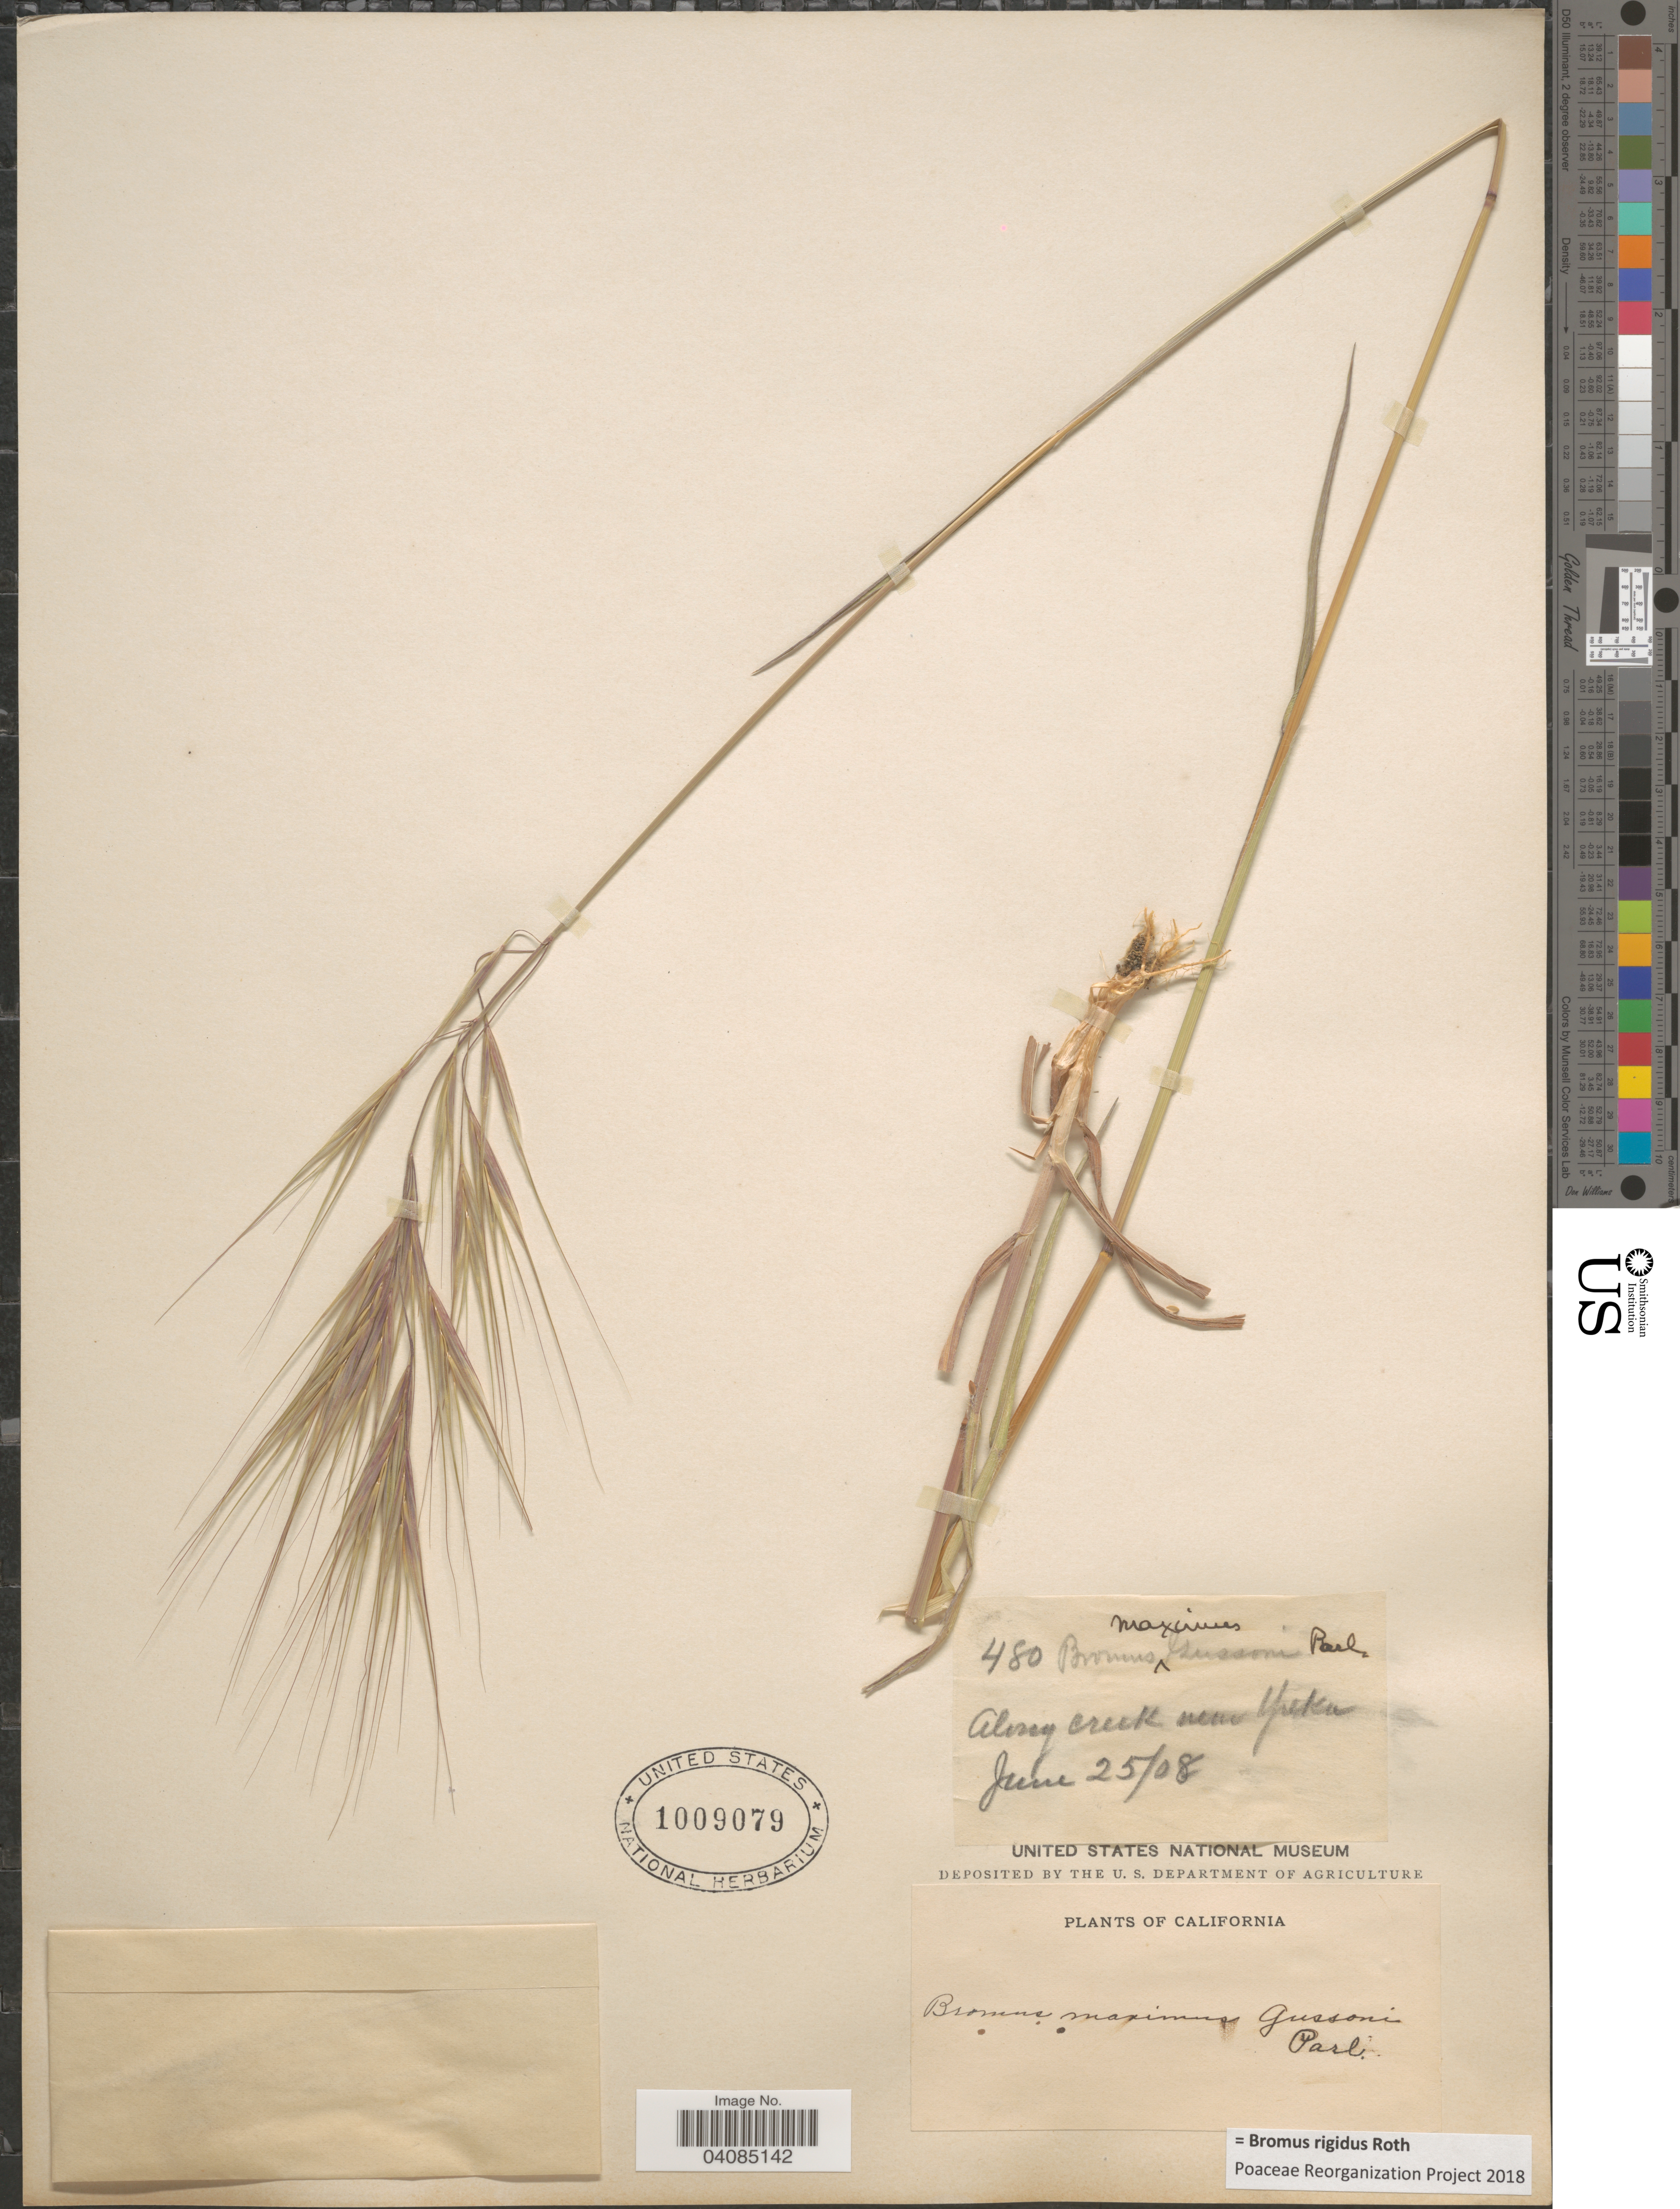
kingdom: Plantae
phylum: Tracheophyta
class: Liliopsida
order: Poales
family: Poaceae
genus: Bromus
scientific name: Bromus rigidus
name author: Roth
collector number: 480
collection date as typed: Transcribed d/m/y: 25/6/8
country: United States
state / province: California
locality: Along creek near Yreka.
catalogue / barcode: US 1009079